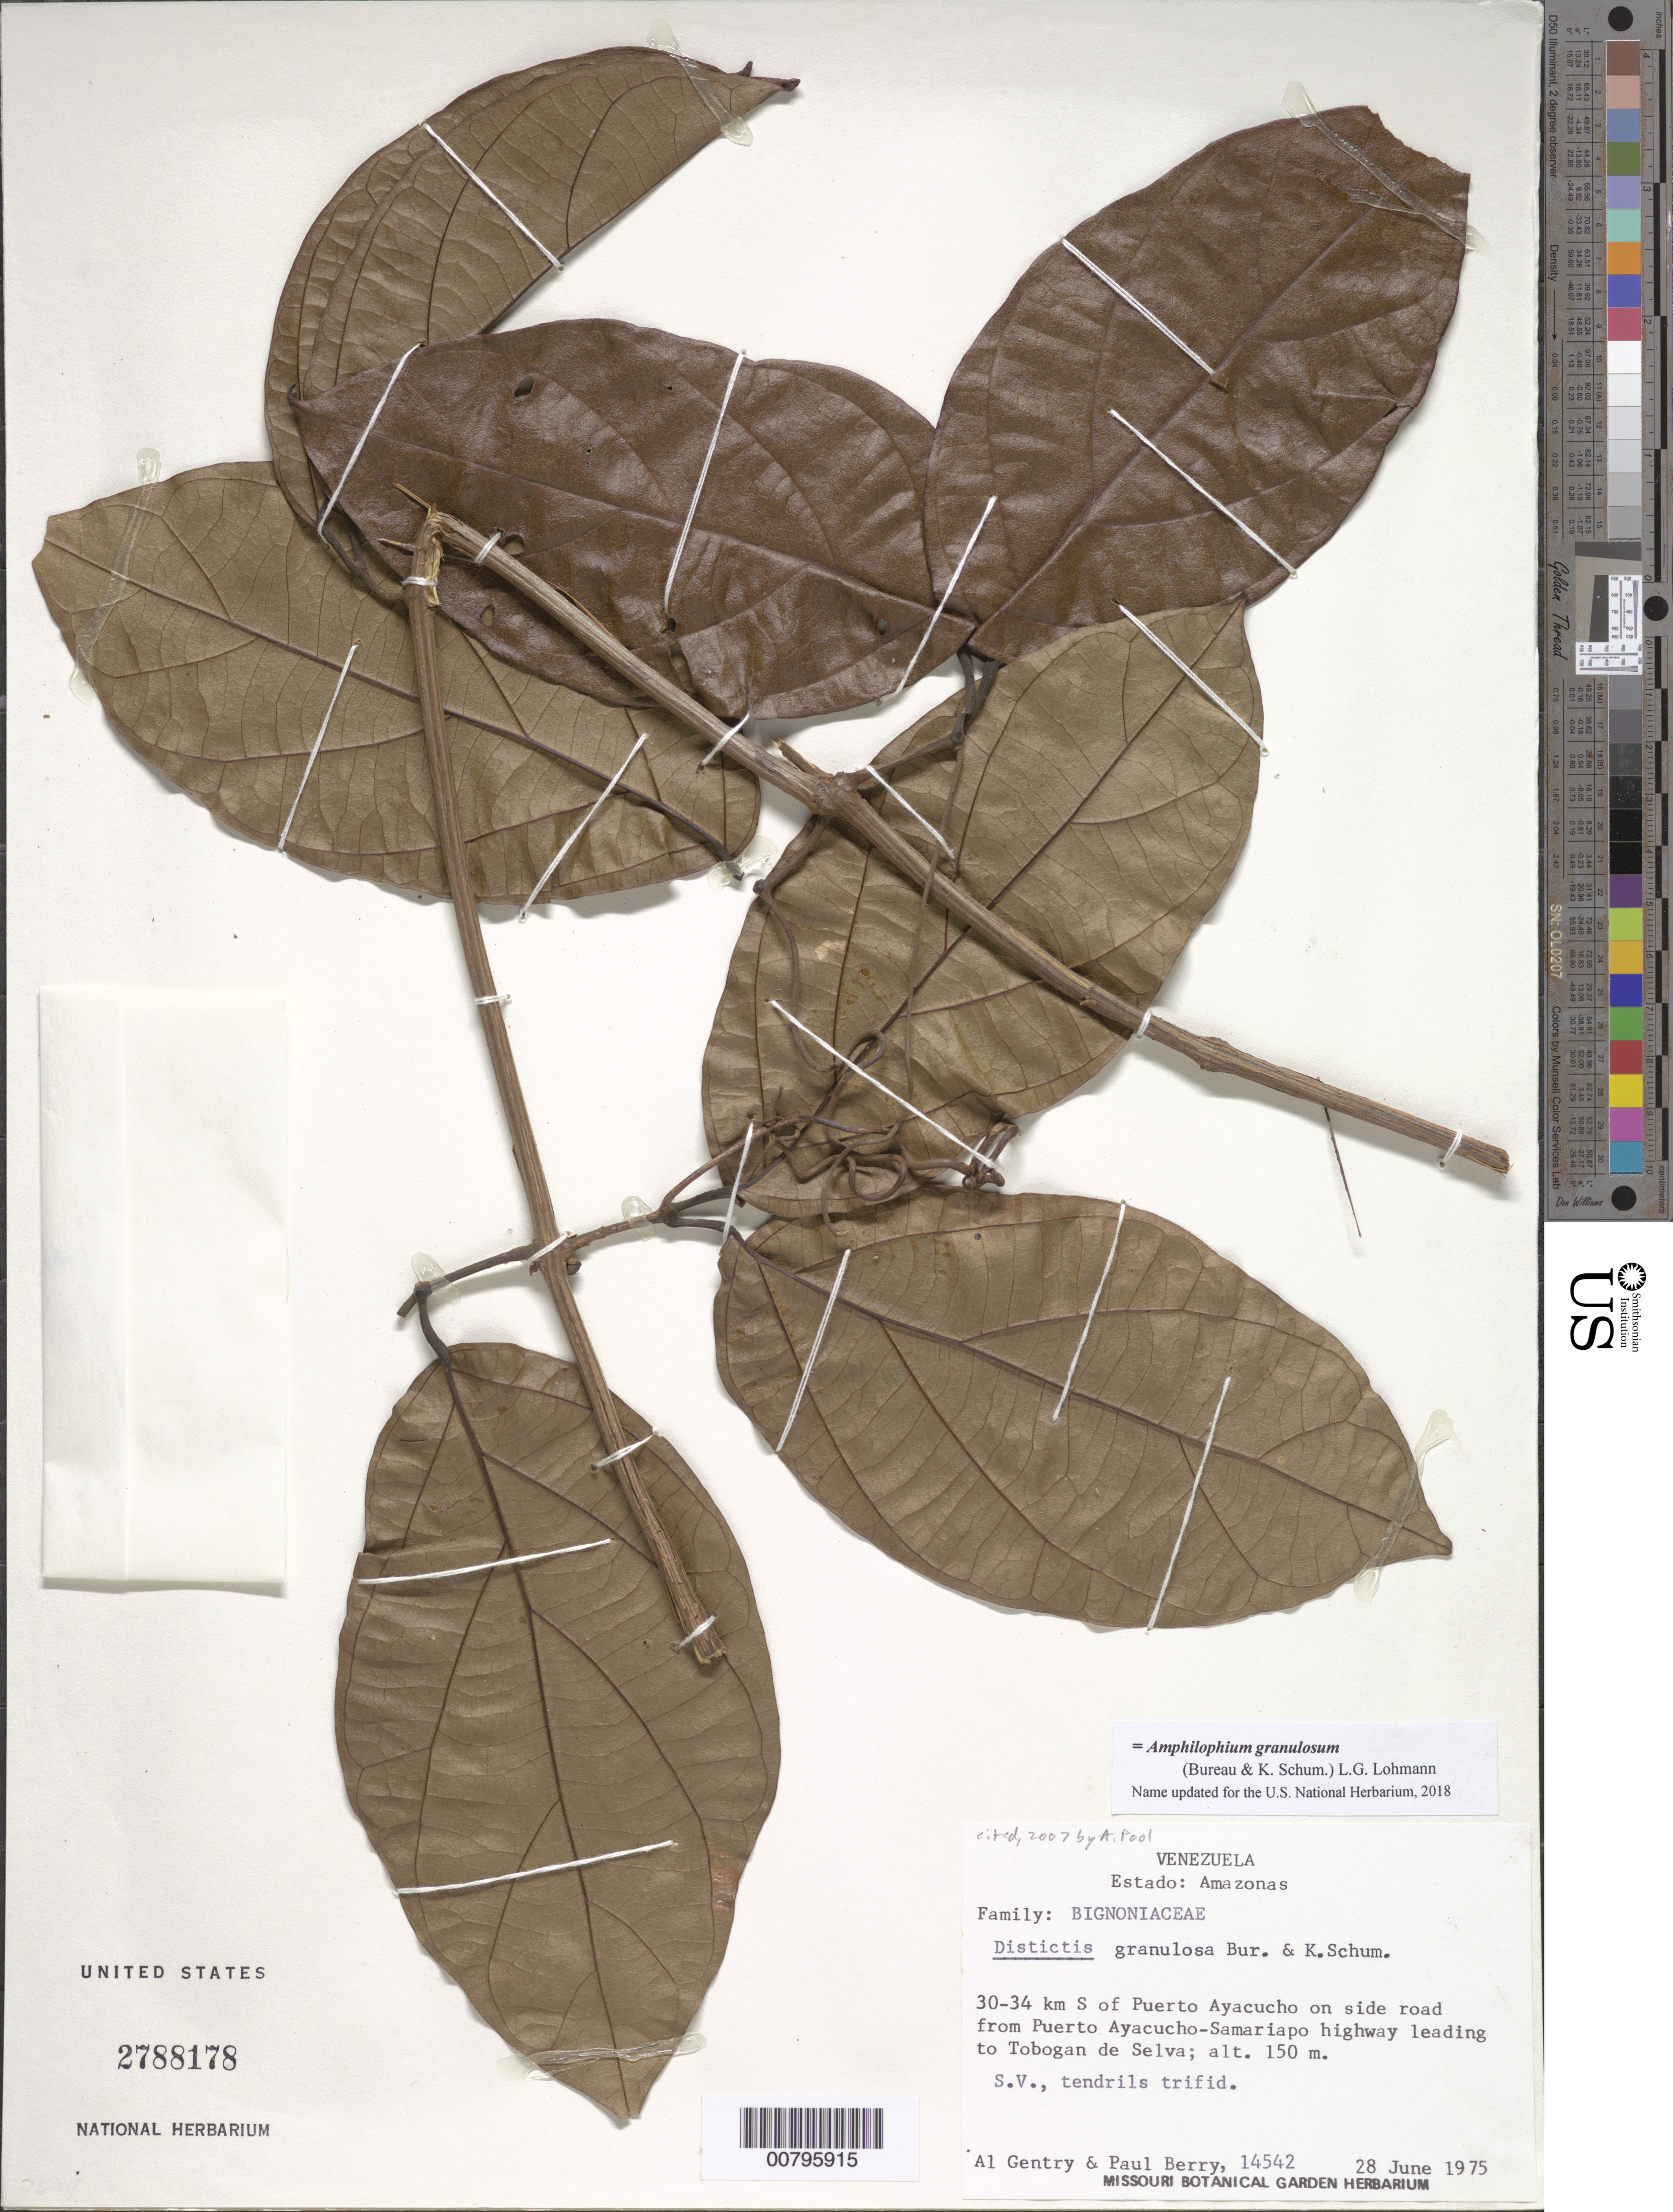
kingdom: Plantae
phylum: Tracheophyta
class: Magnoliopsida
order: Lamiales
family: Bignoniaceae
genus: Amphilophium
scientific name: Amphilophium granulosum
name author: (Bureau & K. Schum.) L.G. Lohmann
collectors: A. H. Gentry & P. Berry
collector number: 14542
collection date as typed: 28-Jun-75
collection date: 1975-06-28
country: Venezuela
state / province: Amazonas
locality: Puerto Ayacucho-Samariapo highway, 30-34 km S of Puerto Ayacucho, leading to Tobogan de Selva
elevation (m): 150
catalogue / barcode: US 2788178